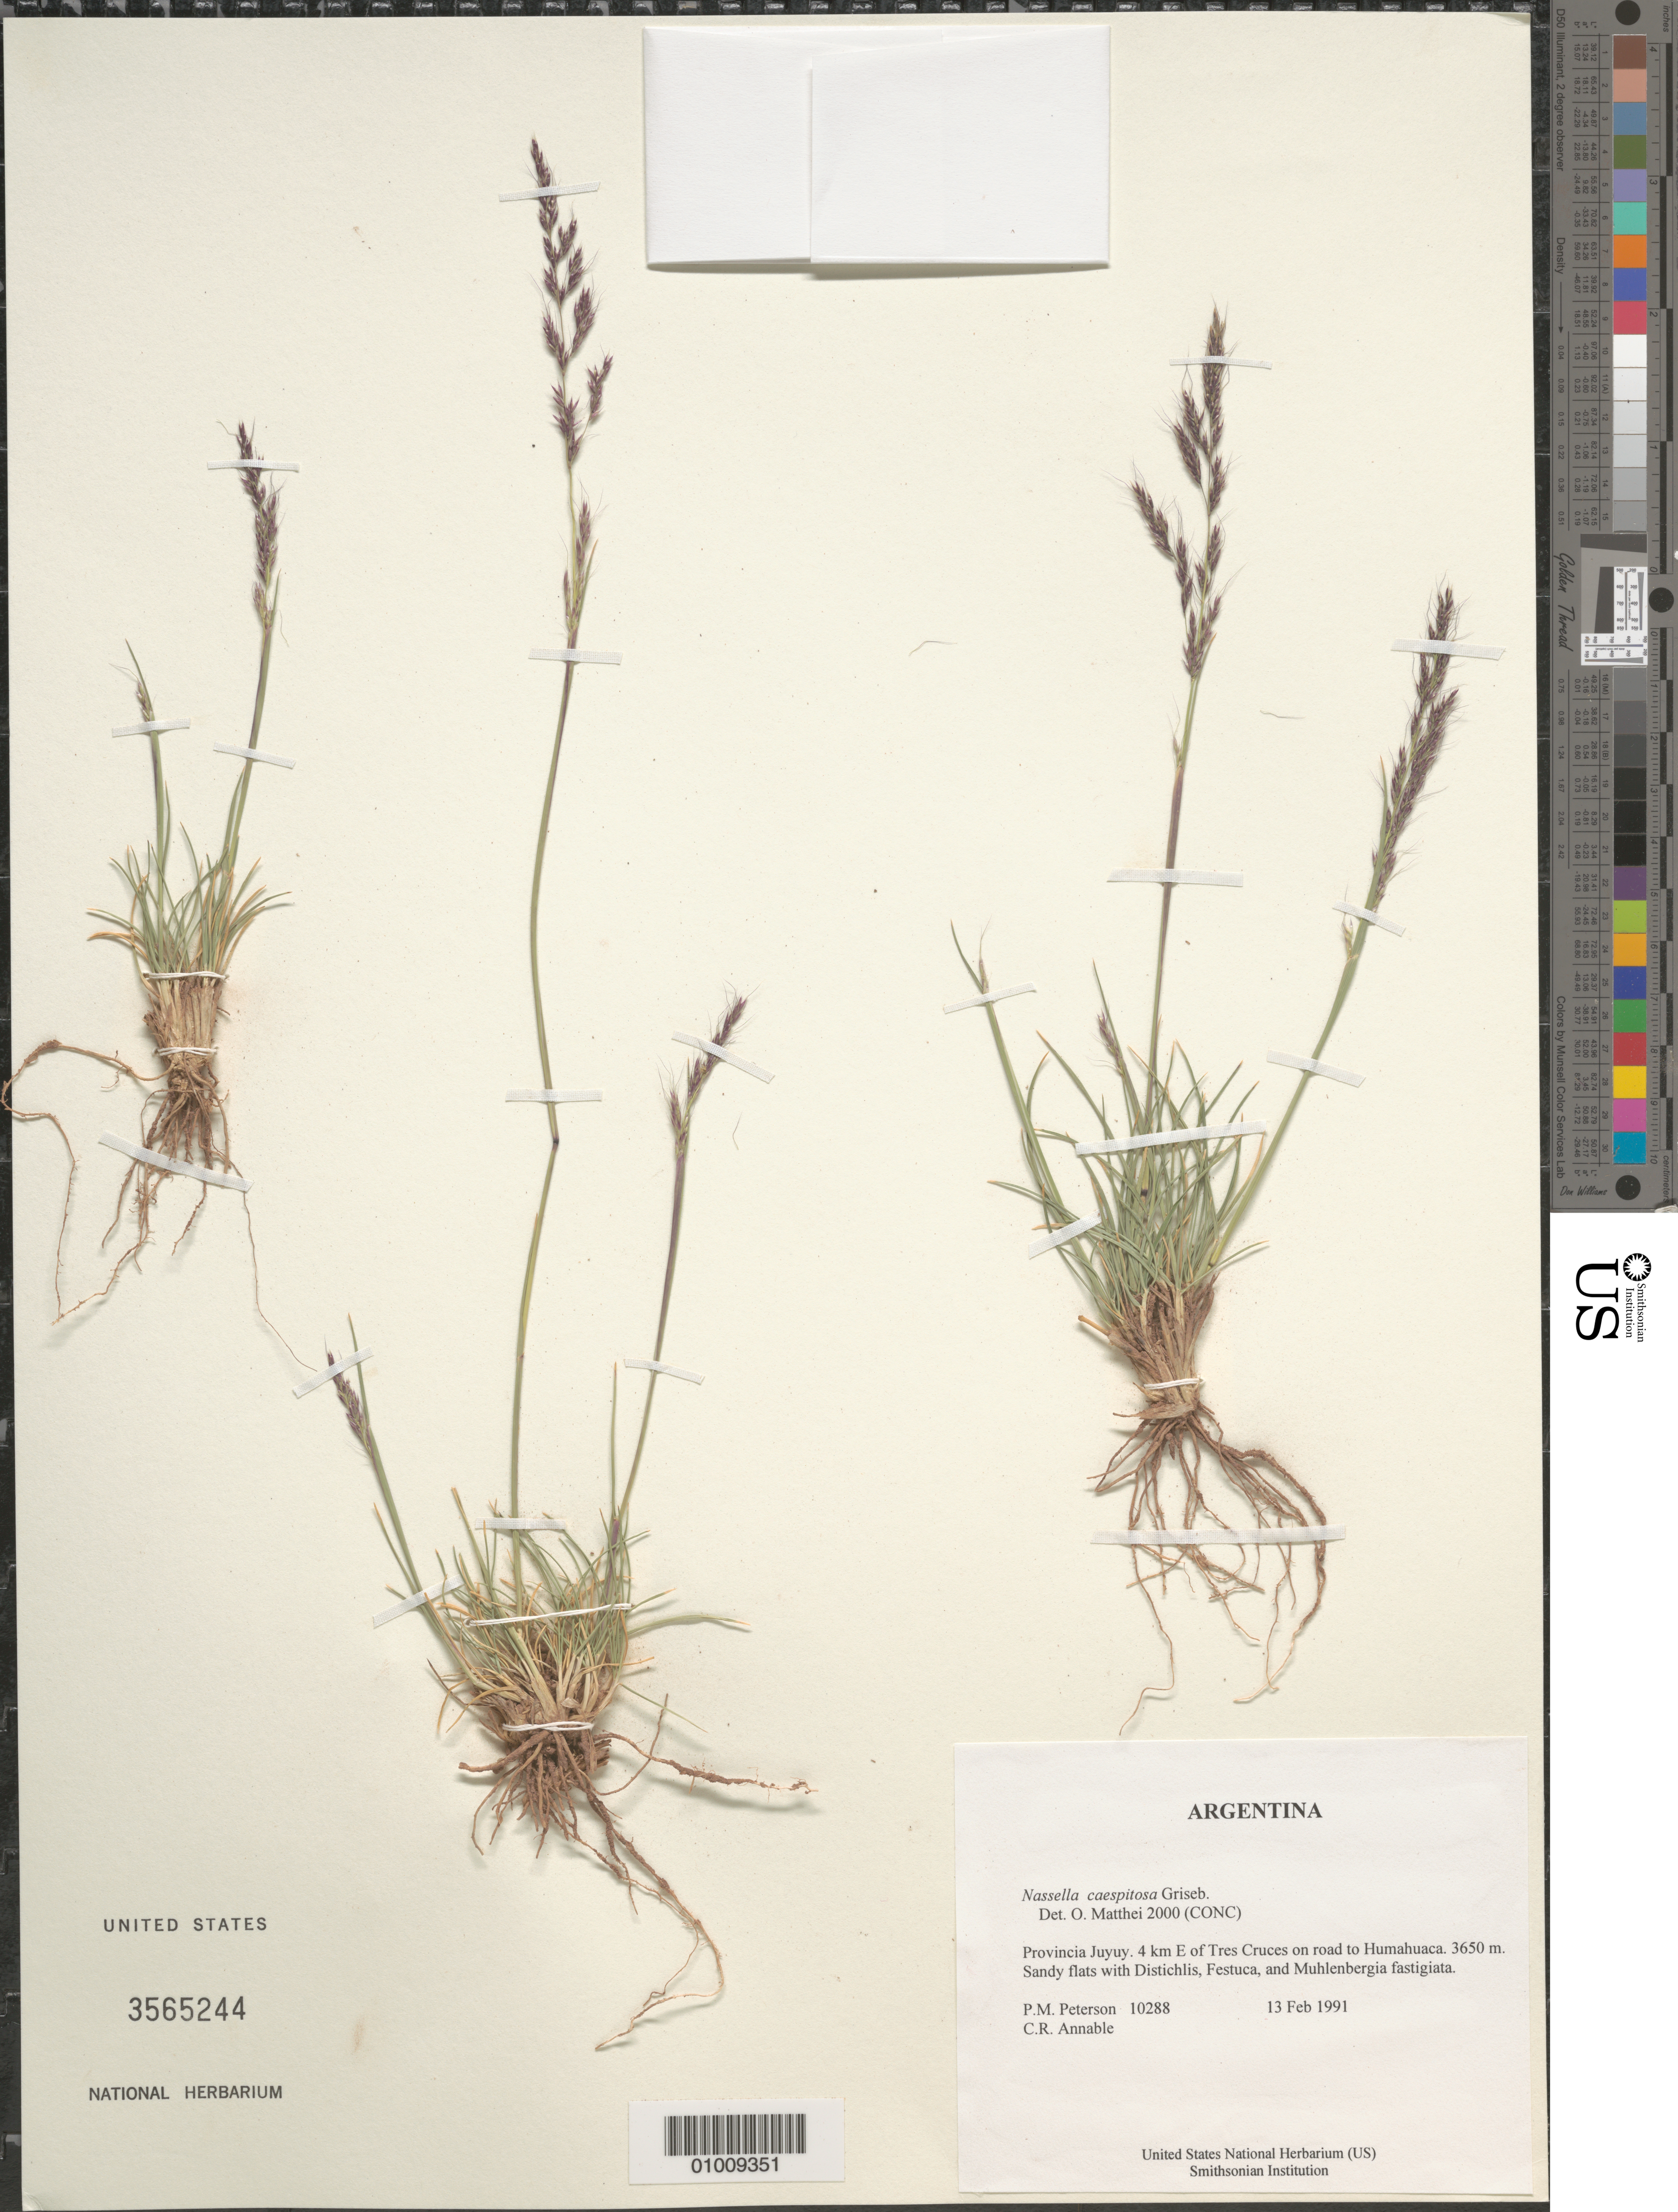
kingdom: Plantae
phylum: Tracheophyta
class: Liliopsida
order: Poales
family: Poaceae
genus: Nassella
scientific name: Nassella caespitosa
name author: Griseb.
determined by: Matthei, O. R.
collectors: P. M. Peterson & C. R. Annable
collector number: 10288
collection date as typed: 13 Feb 1991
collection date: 1991-02-13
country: Argentina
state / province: Jujuy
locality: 4 km E of Tres Cruces on road to Humahuaca.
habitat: Sandy flats with Distichlis, Festuca, and Muhlenbergia fastigiata.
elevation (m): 3650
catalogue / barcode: US 3565244